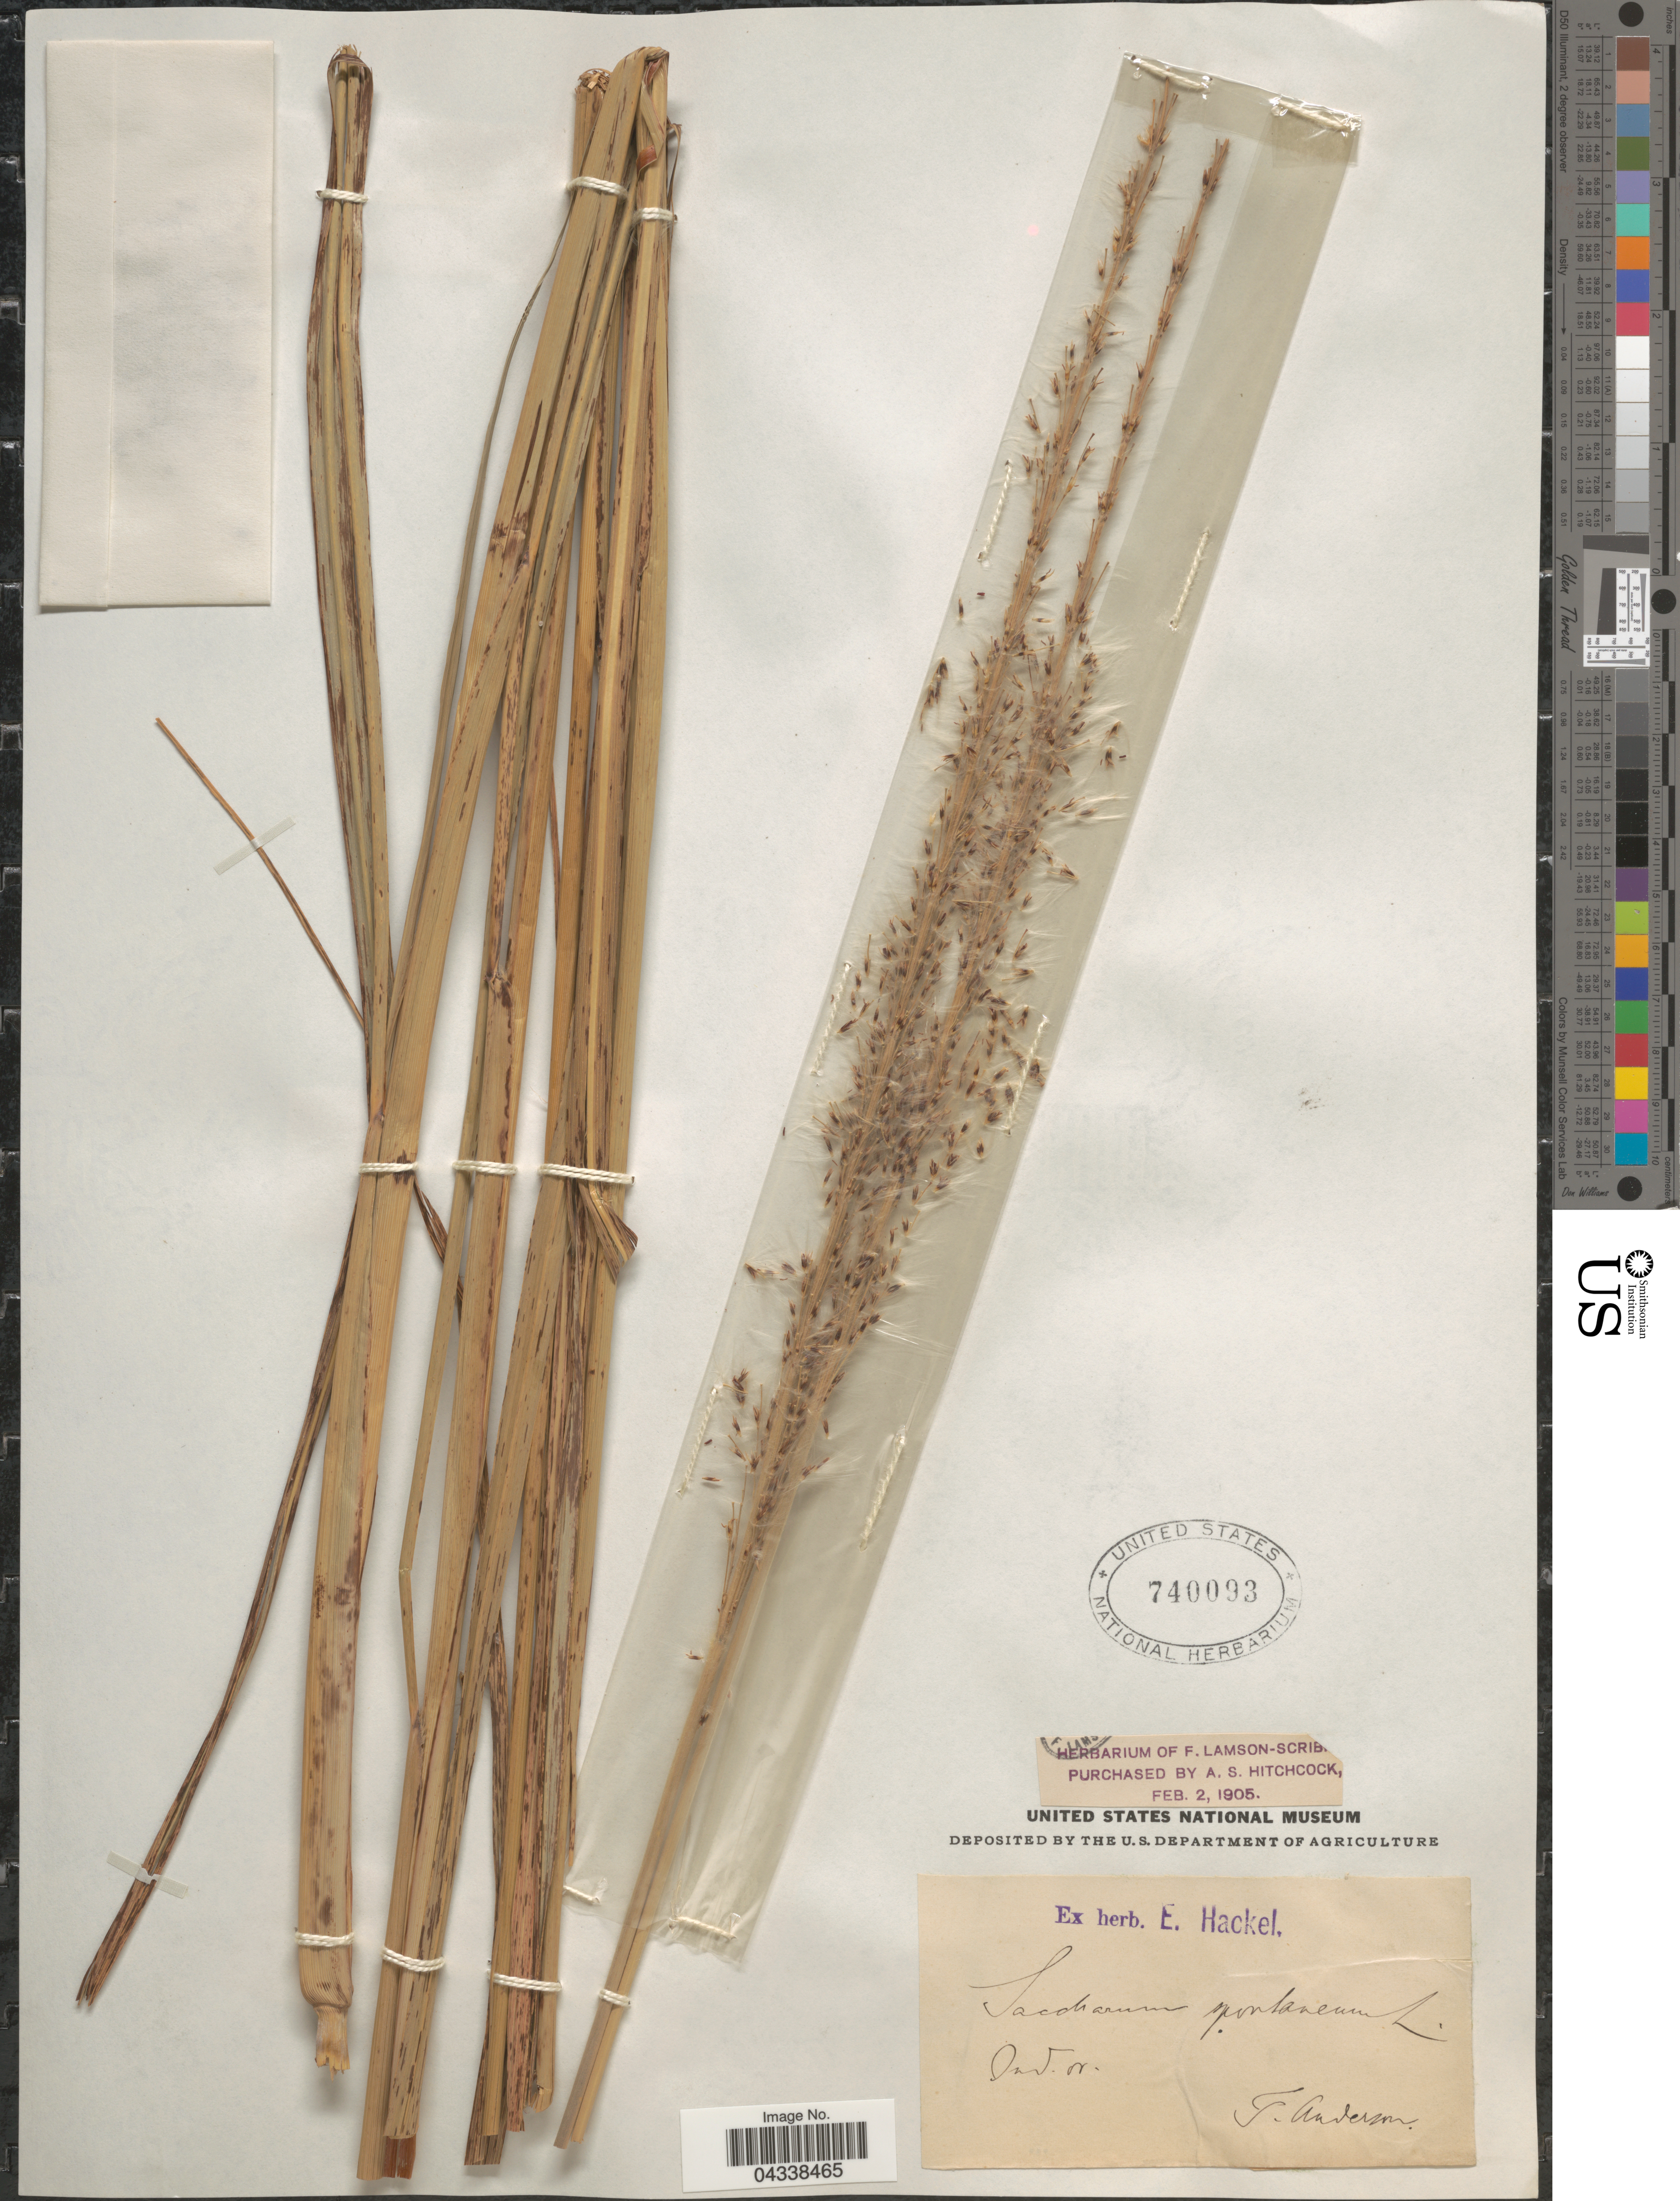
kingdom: Plantae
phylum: Tracheophyta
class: Liliopsida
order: Poales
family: Poaceae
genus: Saccharum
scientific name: Saccharum spontaneum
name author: L.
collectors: F. Anderson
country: India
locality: Ind. or.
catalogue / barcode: US 740093